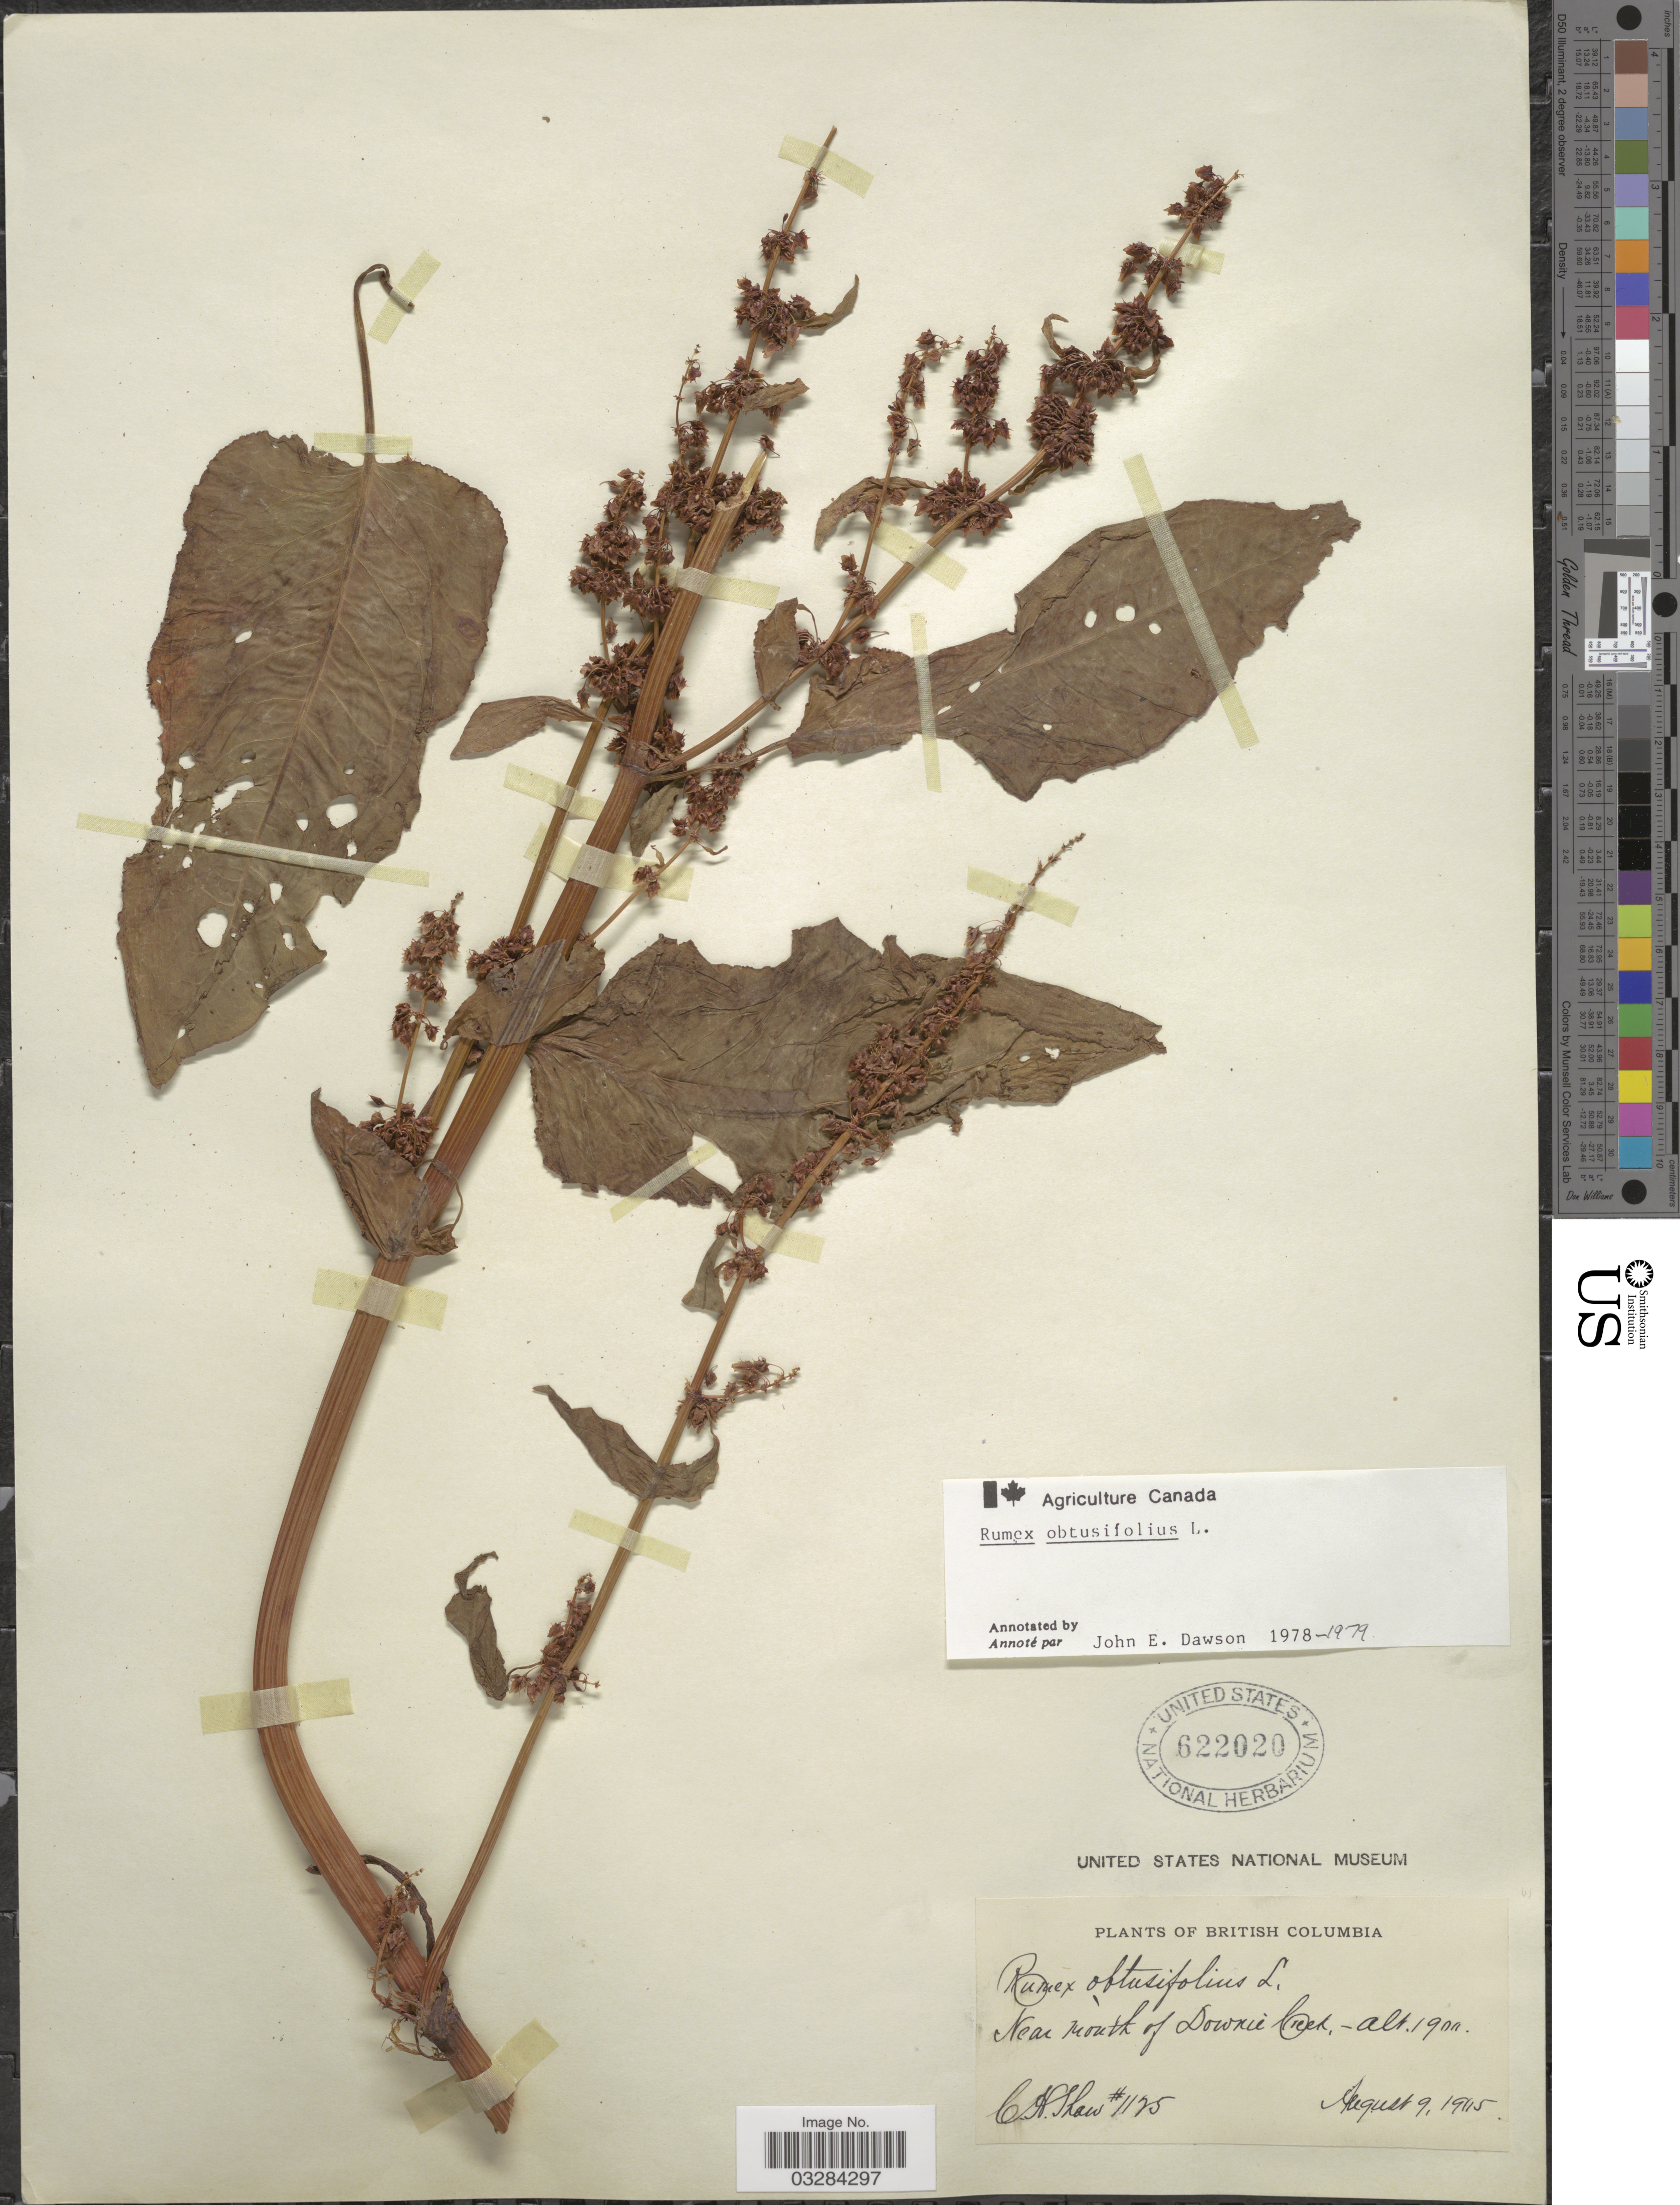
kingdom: Plantae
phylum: Tracheophyta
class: Magnoliopsida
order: Caryophyllales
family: Polygonaceae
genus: Rumex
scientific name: Rumex obtusifolius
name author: L.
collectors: C. H. Shaw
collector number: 1125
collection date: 1905-08-09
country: Canada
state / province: British Columbia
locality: Near mouth of Downie Creek.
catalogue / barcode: US 622020